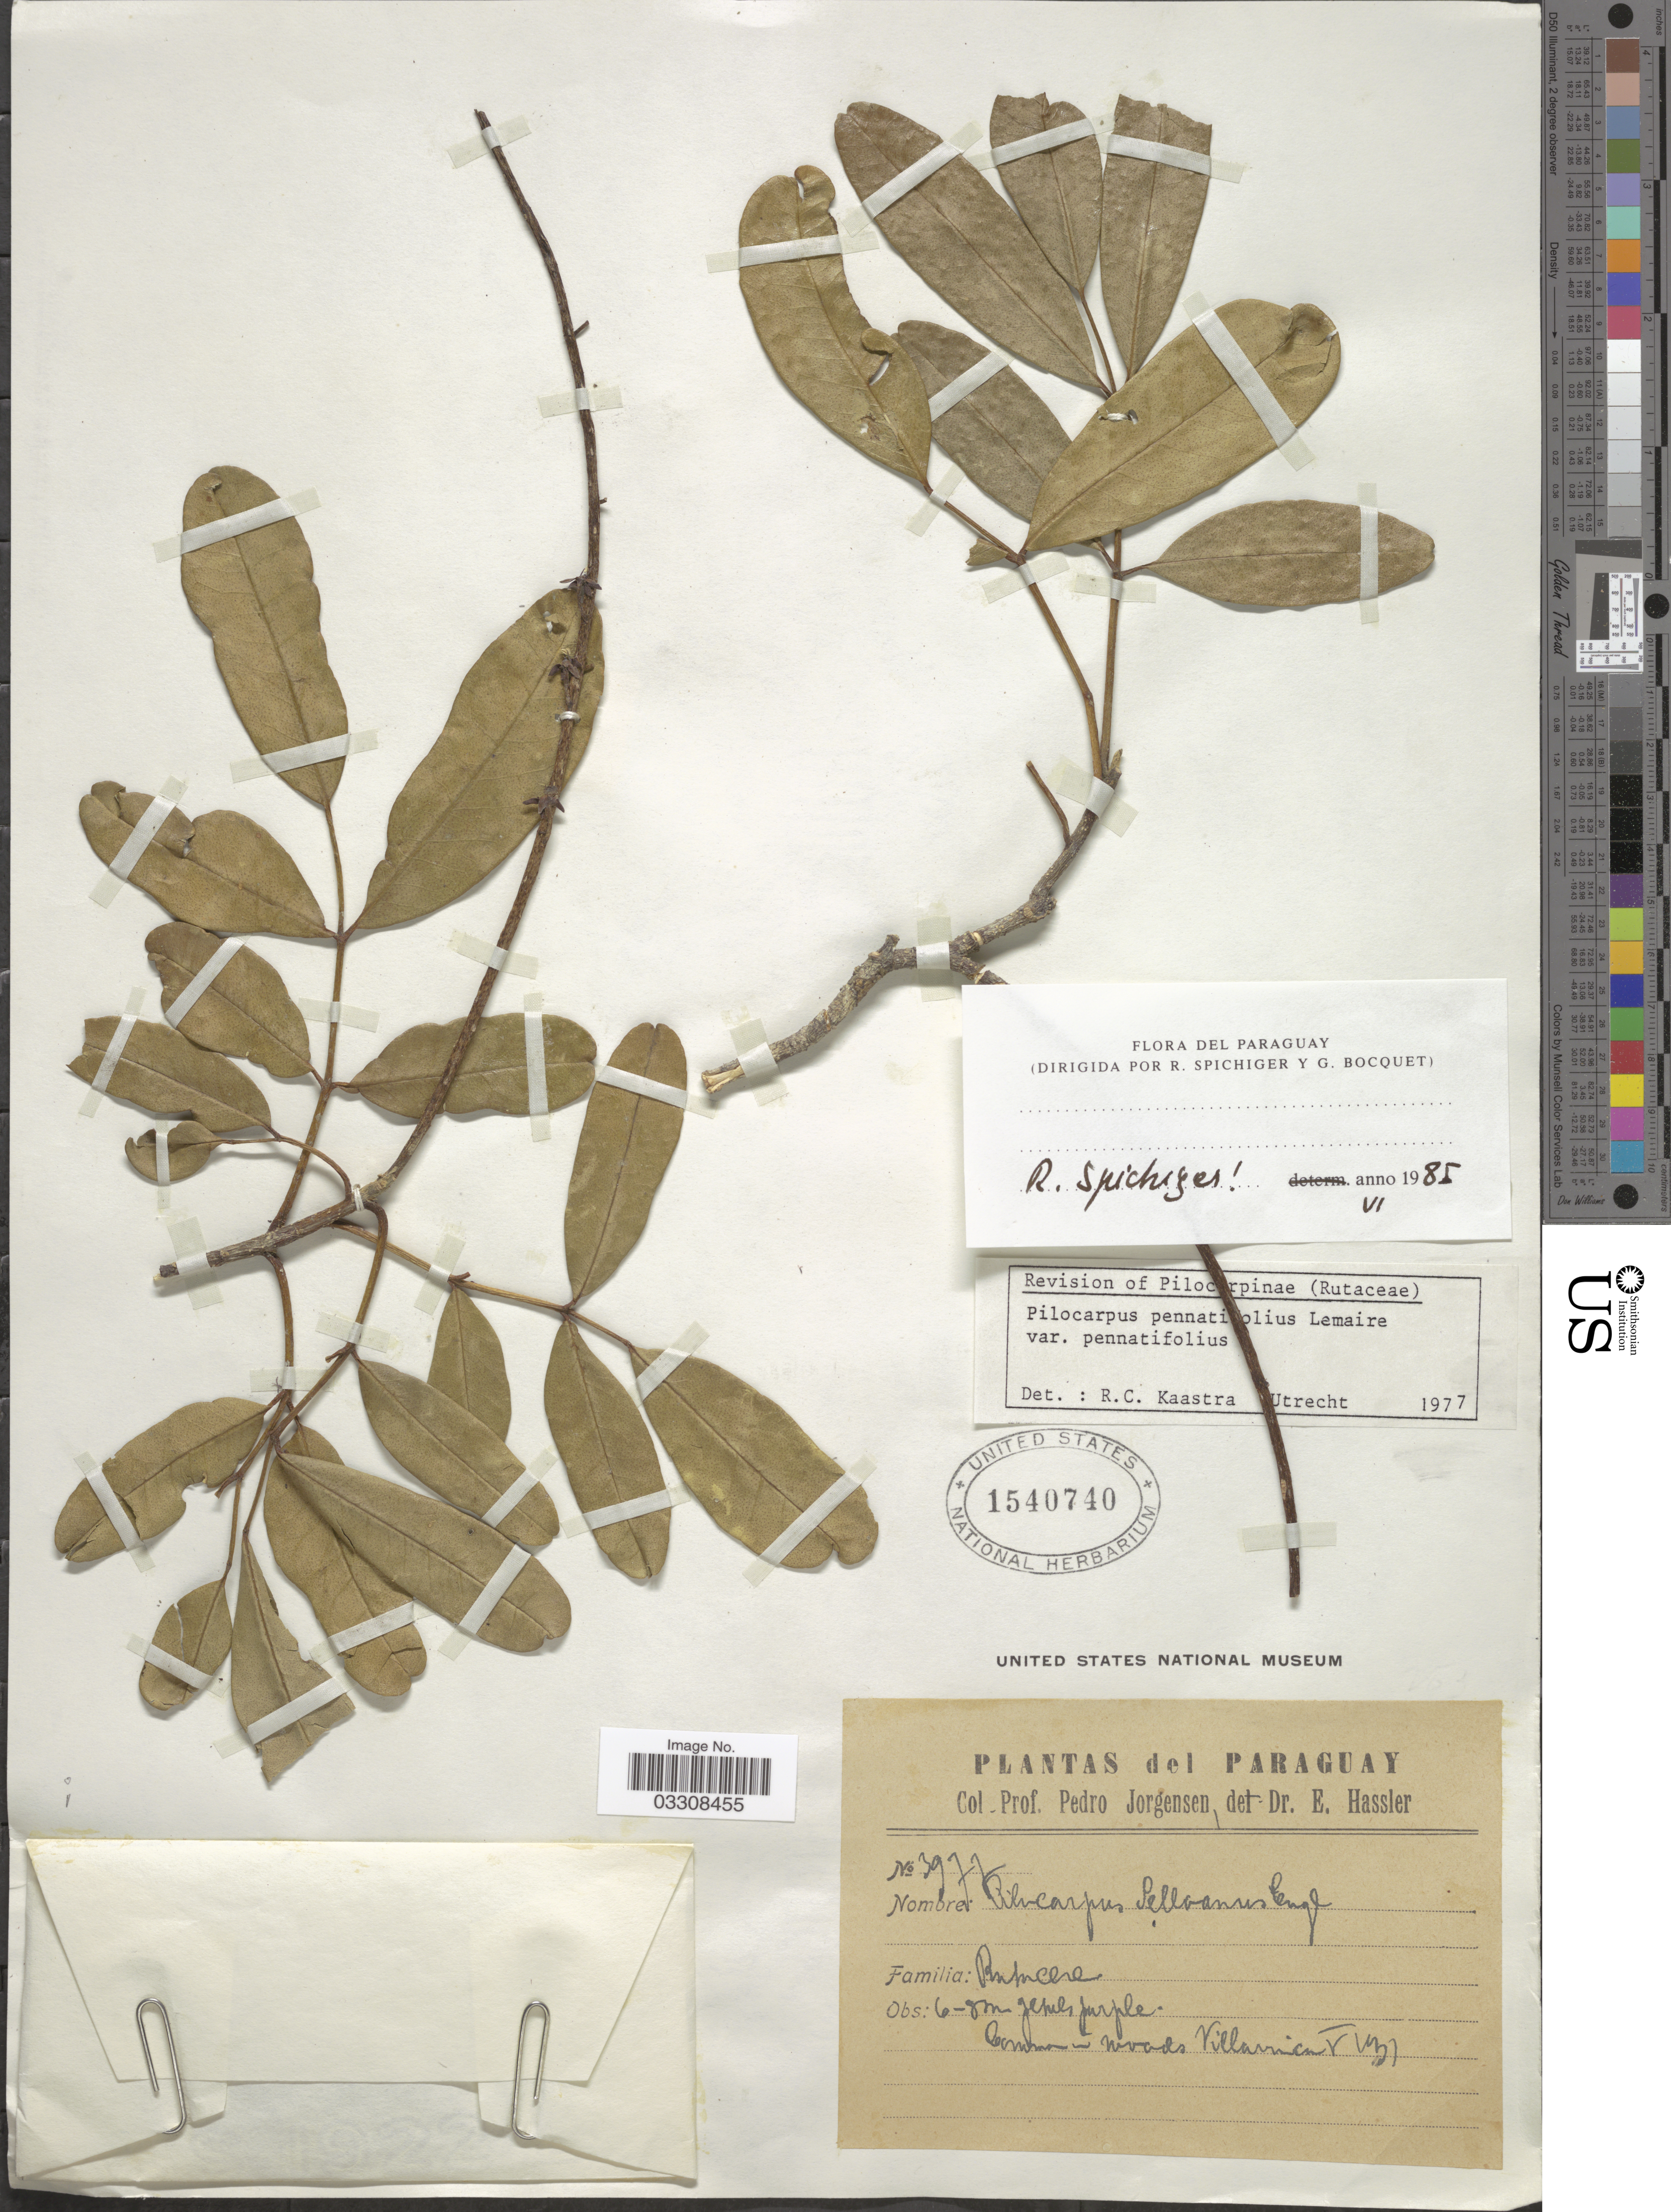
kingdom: Plantae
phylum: Tracheophyta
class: Magnoliopsida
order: Sapindales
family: Rutaceae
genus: Pilocarpus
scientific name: Pilocarpus pennatifolius var. pennatifolius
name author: Lem.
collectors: P. Jörgensen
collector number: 3977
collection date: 1931-05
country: Paraguay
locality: Villarrica.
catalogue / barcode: US 1540740